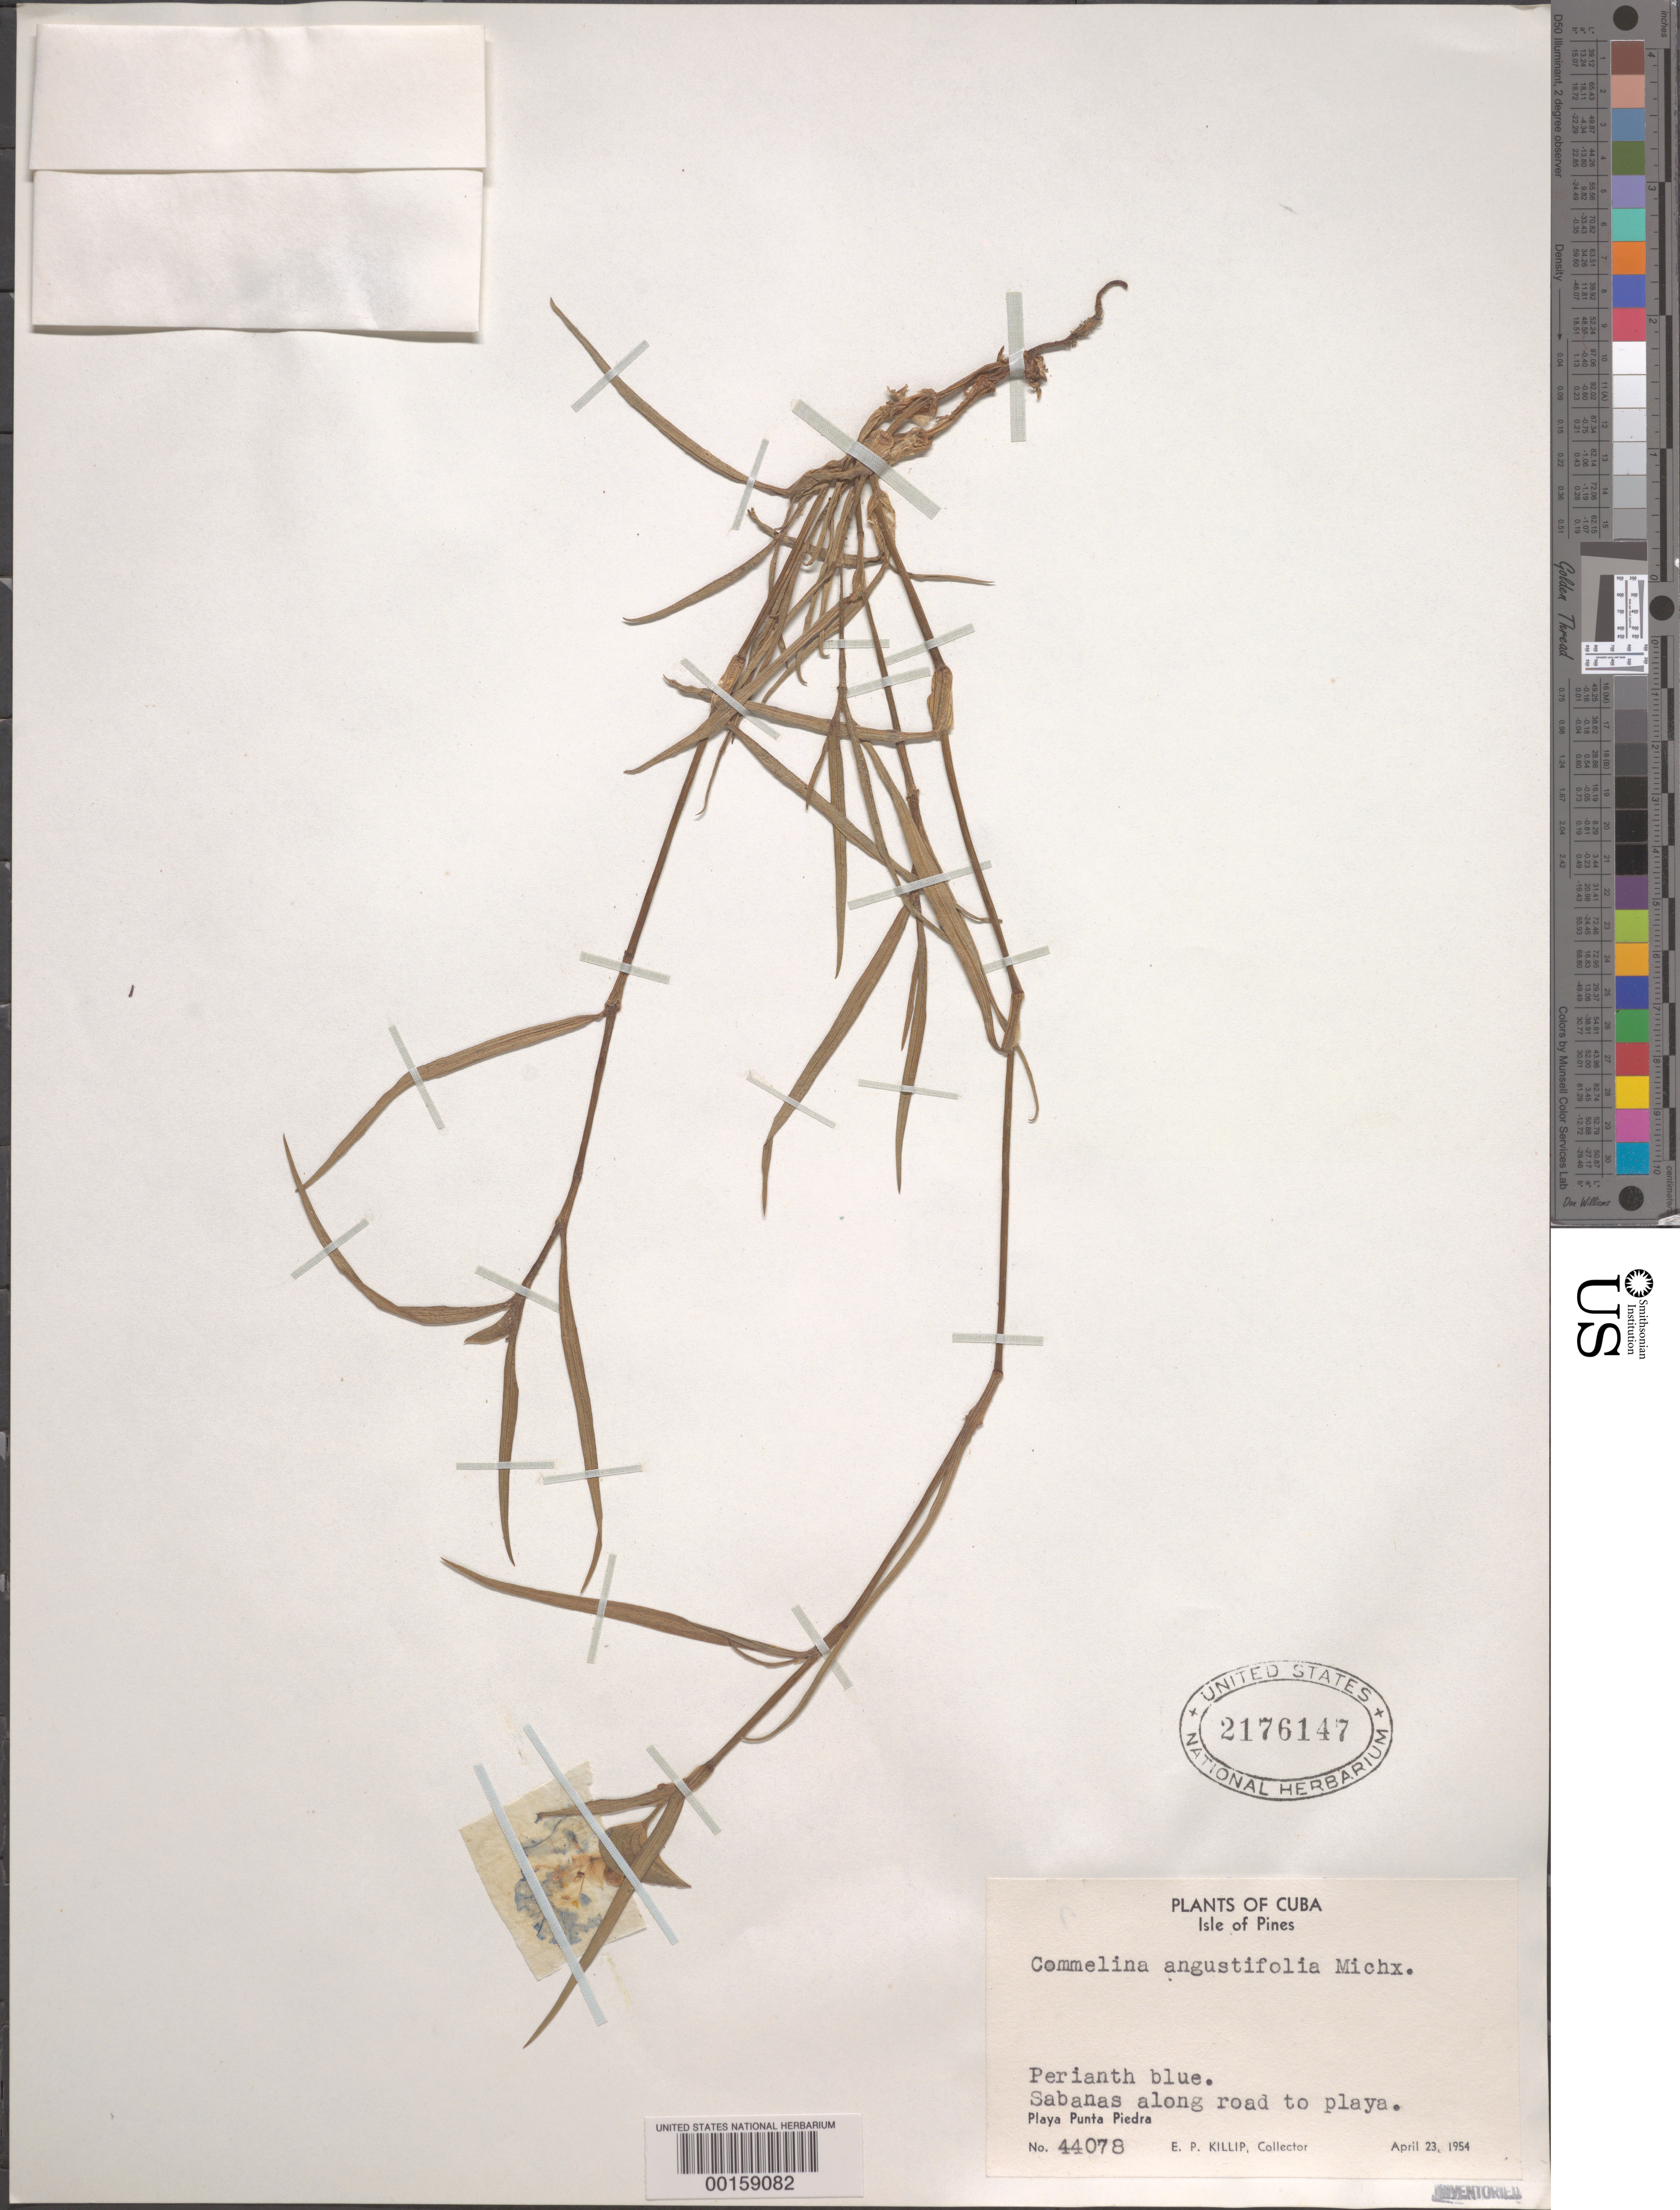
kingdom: Plantae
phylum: Tracheophyta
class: Liliopsida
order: Commelinales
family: Commelinaceae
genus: Commelina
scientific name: Commelina angustifolia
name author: Michx.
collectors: E. P. Killip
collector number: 44078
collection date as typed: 23 Aug 1954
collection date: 1954-08-23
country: Cuba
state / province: Isla de La Juventud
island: Isla de La Juventud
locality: Sabanas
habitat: Roadside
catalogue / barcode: US 2176147